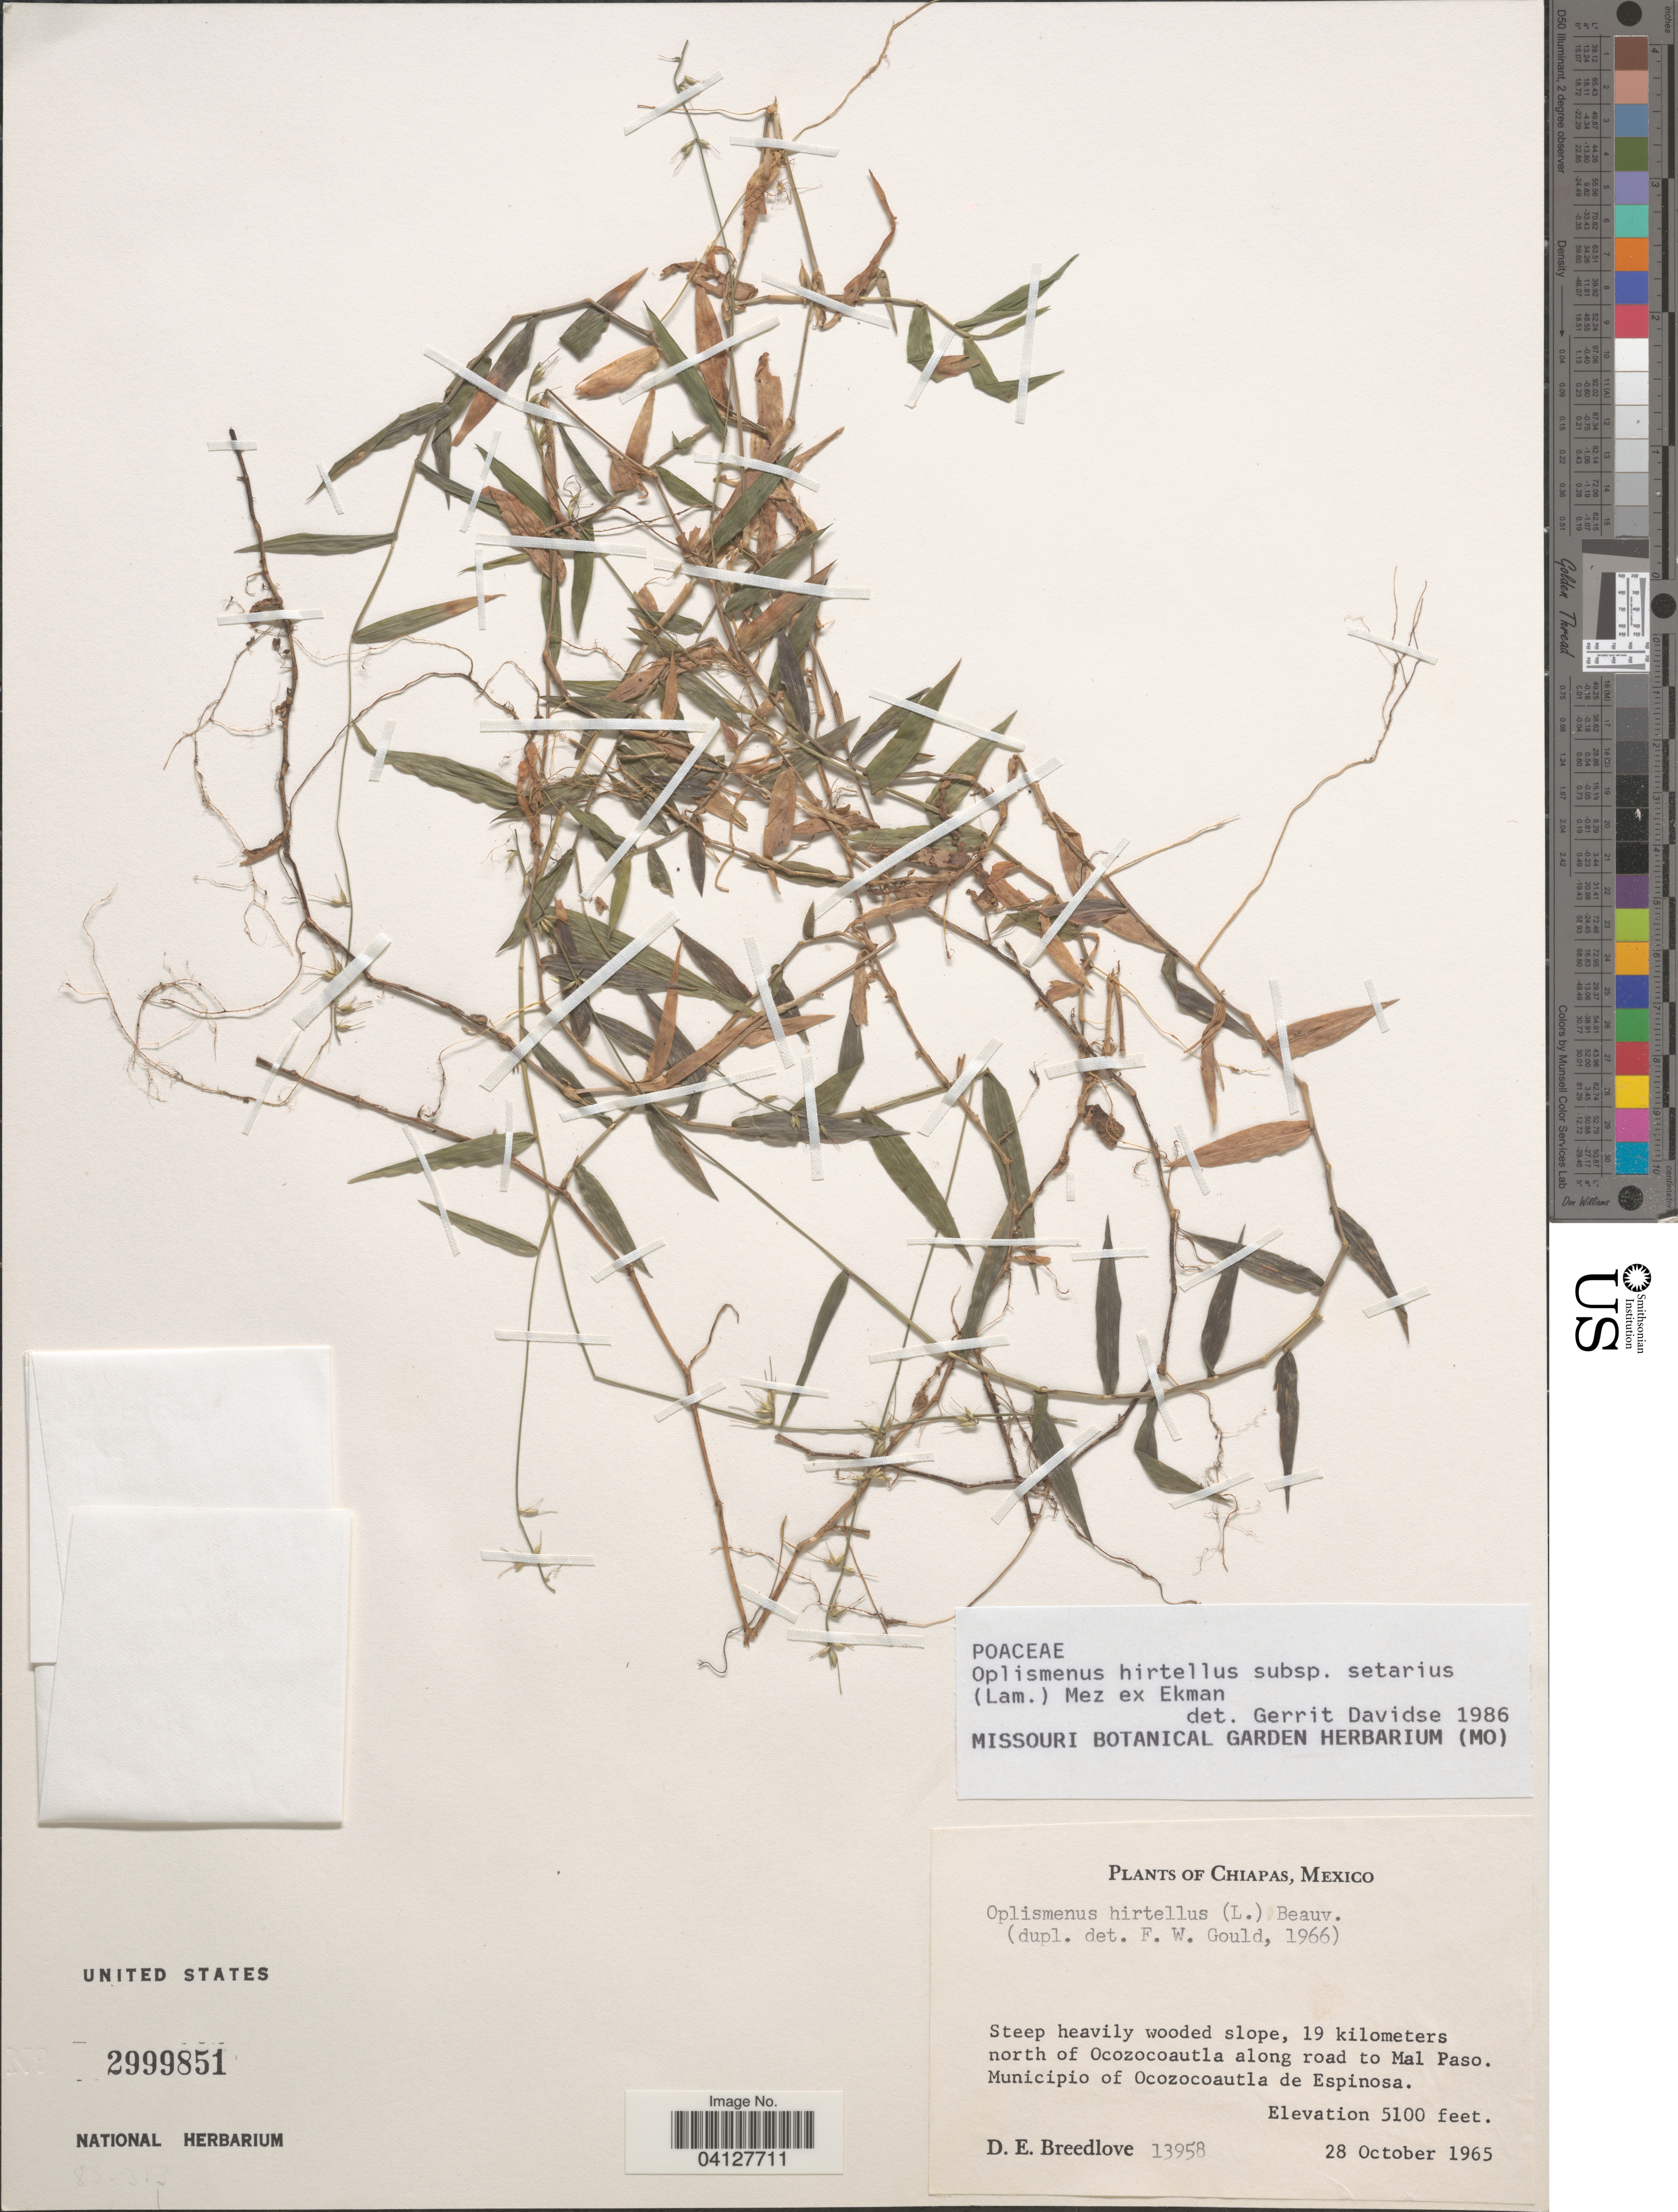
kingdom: Plantae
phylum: Tracheophyta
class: Liliopsida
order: Poales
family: Poaceae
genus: Oplismenus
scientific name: Oplismenus hirtellus subsp. setarius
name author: (Lam.) Mez ex Ekman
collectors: D. E. Breedlove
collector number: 13958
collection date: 1965-10-28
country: Mexico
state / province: Chiapas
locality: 19 kilometers north of Ocozocoautla along road to Mal Paso. Municipio of Ocozocoautla de Espinosa.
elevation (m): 1554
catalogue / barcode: US 2999851